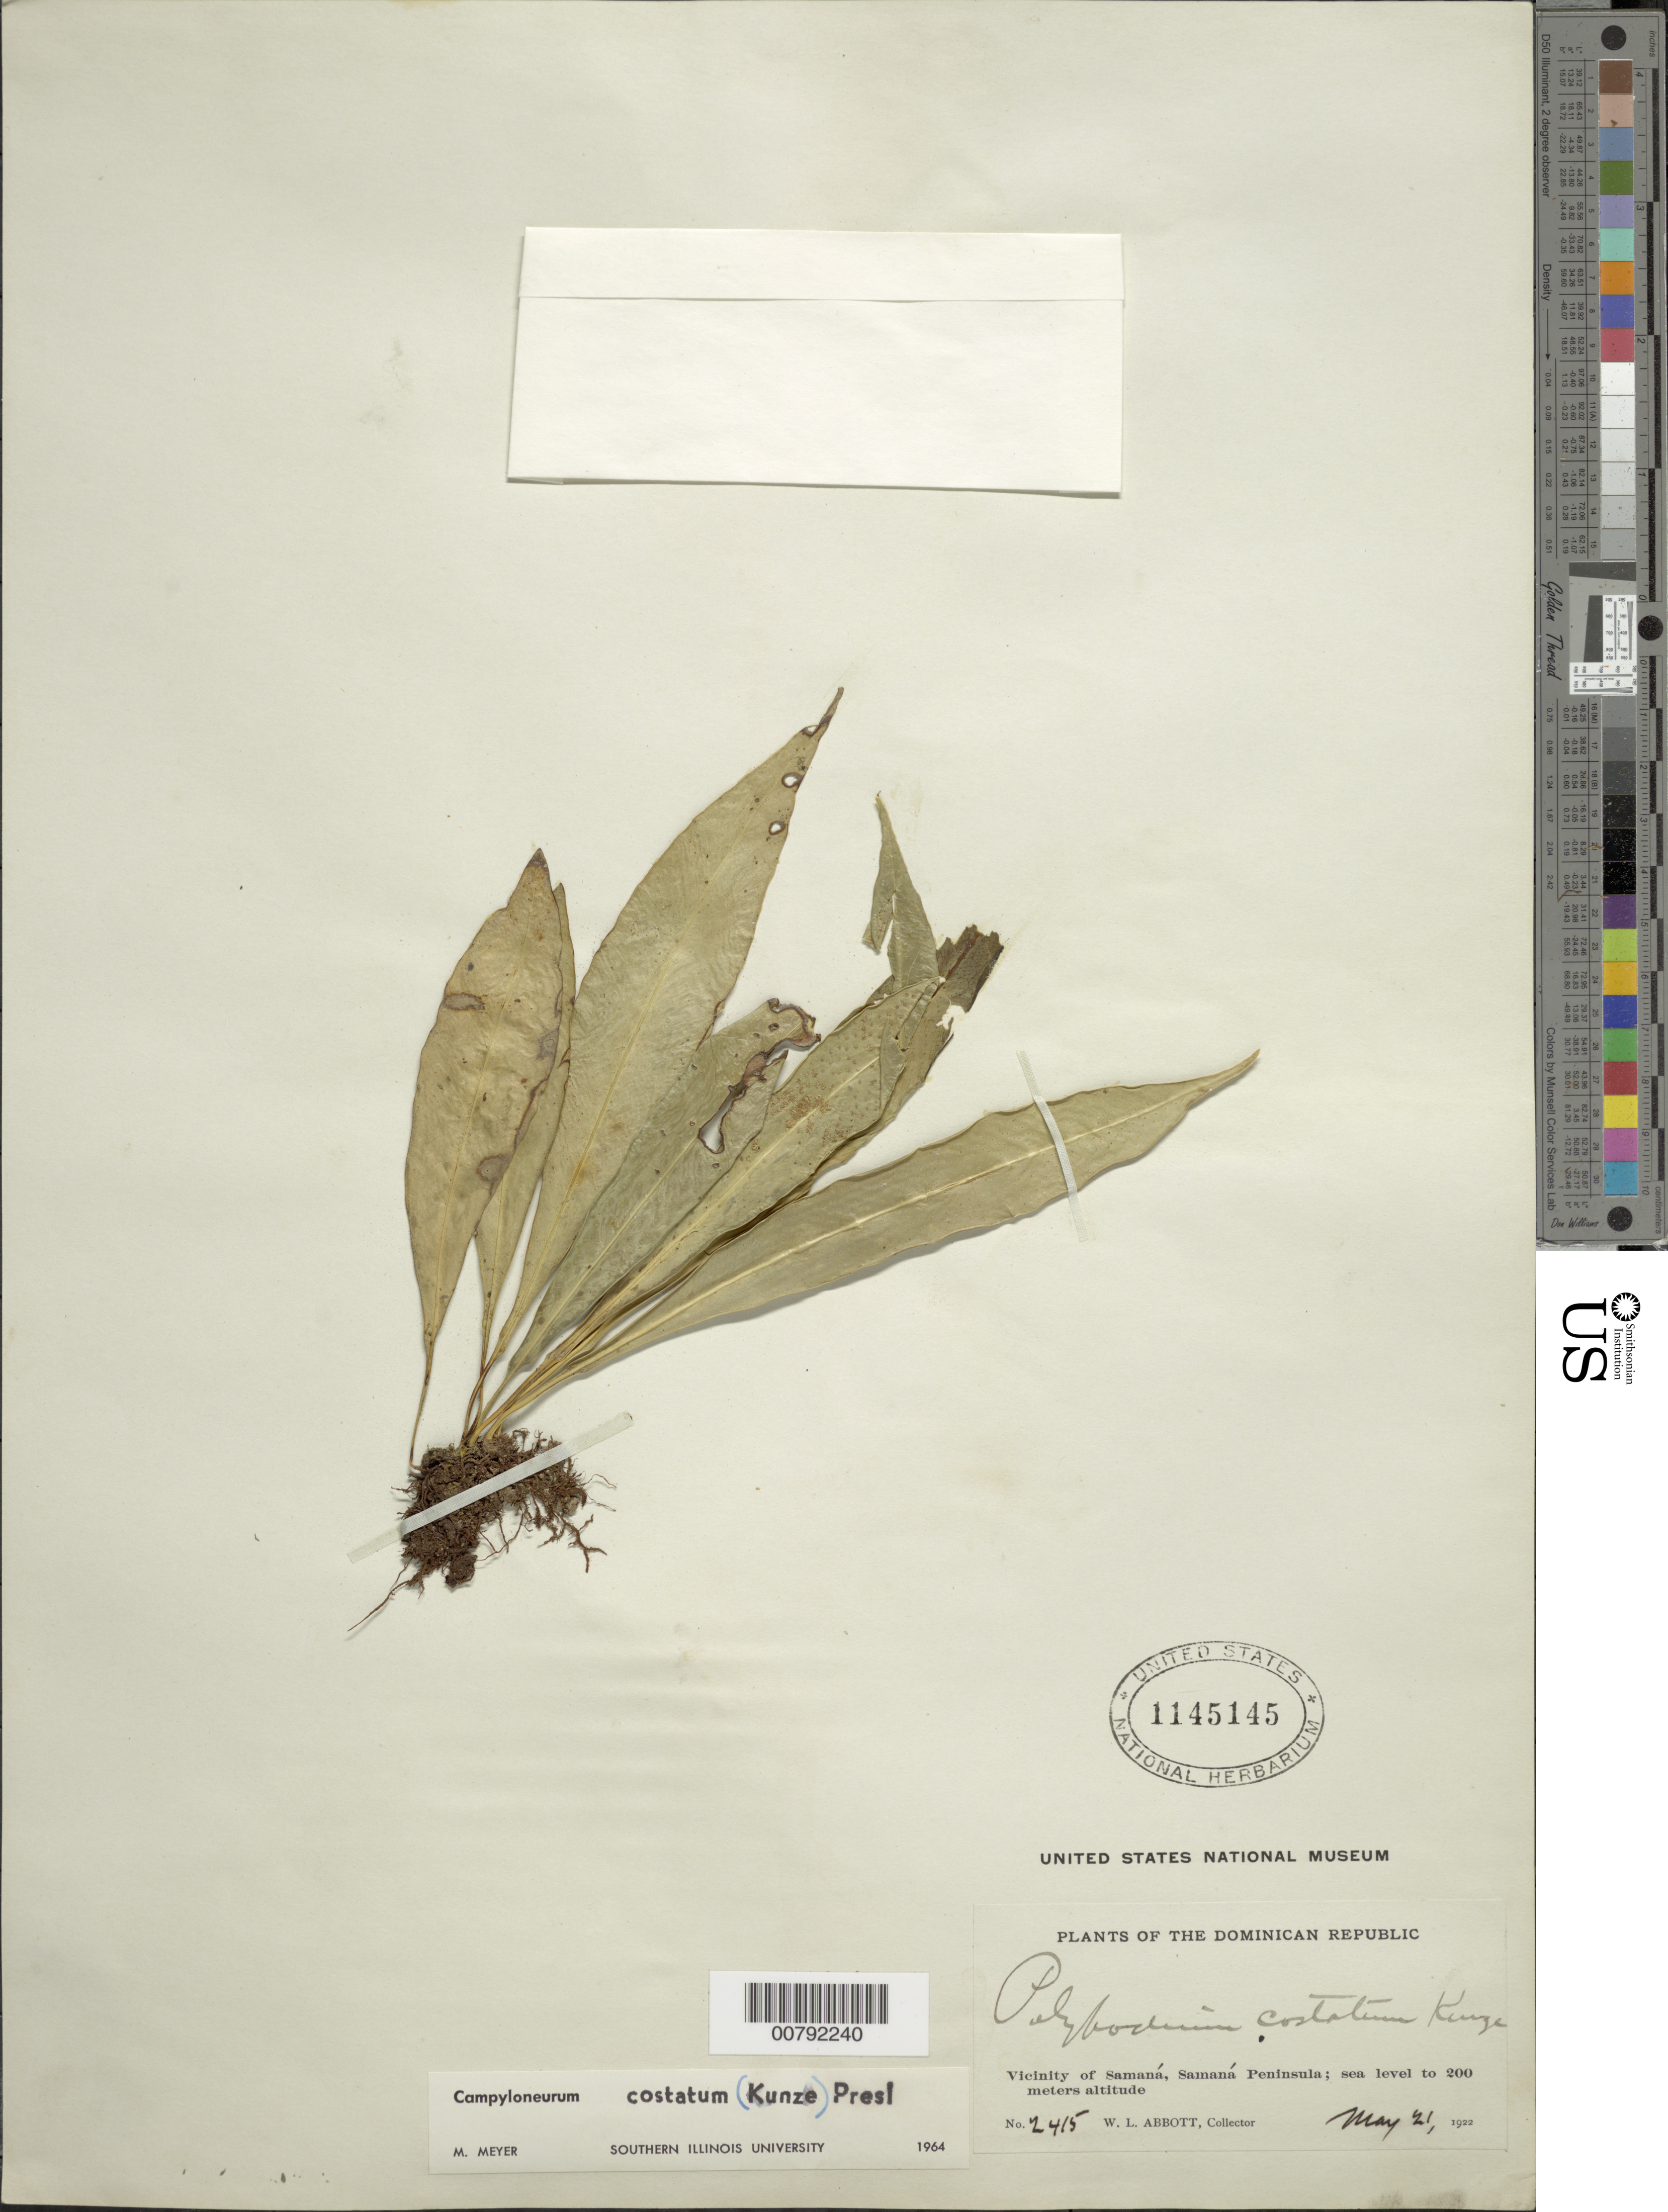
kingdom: Plantae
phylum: Tracheophyta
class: Polypodiopsida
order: Polypodiales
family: Polypodiaceae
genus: Campyloneurum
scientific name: Campyloneurum costatum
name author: (Kunze) C. Presl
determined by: Meyer, M.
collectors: W. L. Abbott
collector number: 2415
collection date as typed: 21 May 1922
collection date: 1922-05-21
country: Dominican Republic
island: Hispaniola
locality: Samaná vicinity, Samaná Peninsula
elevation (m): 0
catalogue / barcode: US 1145145